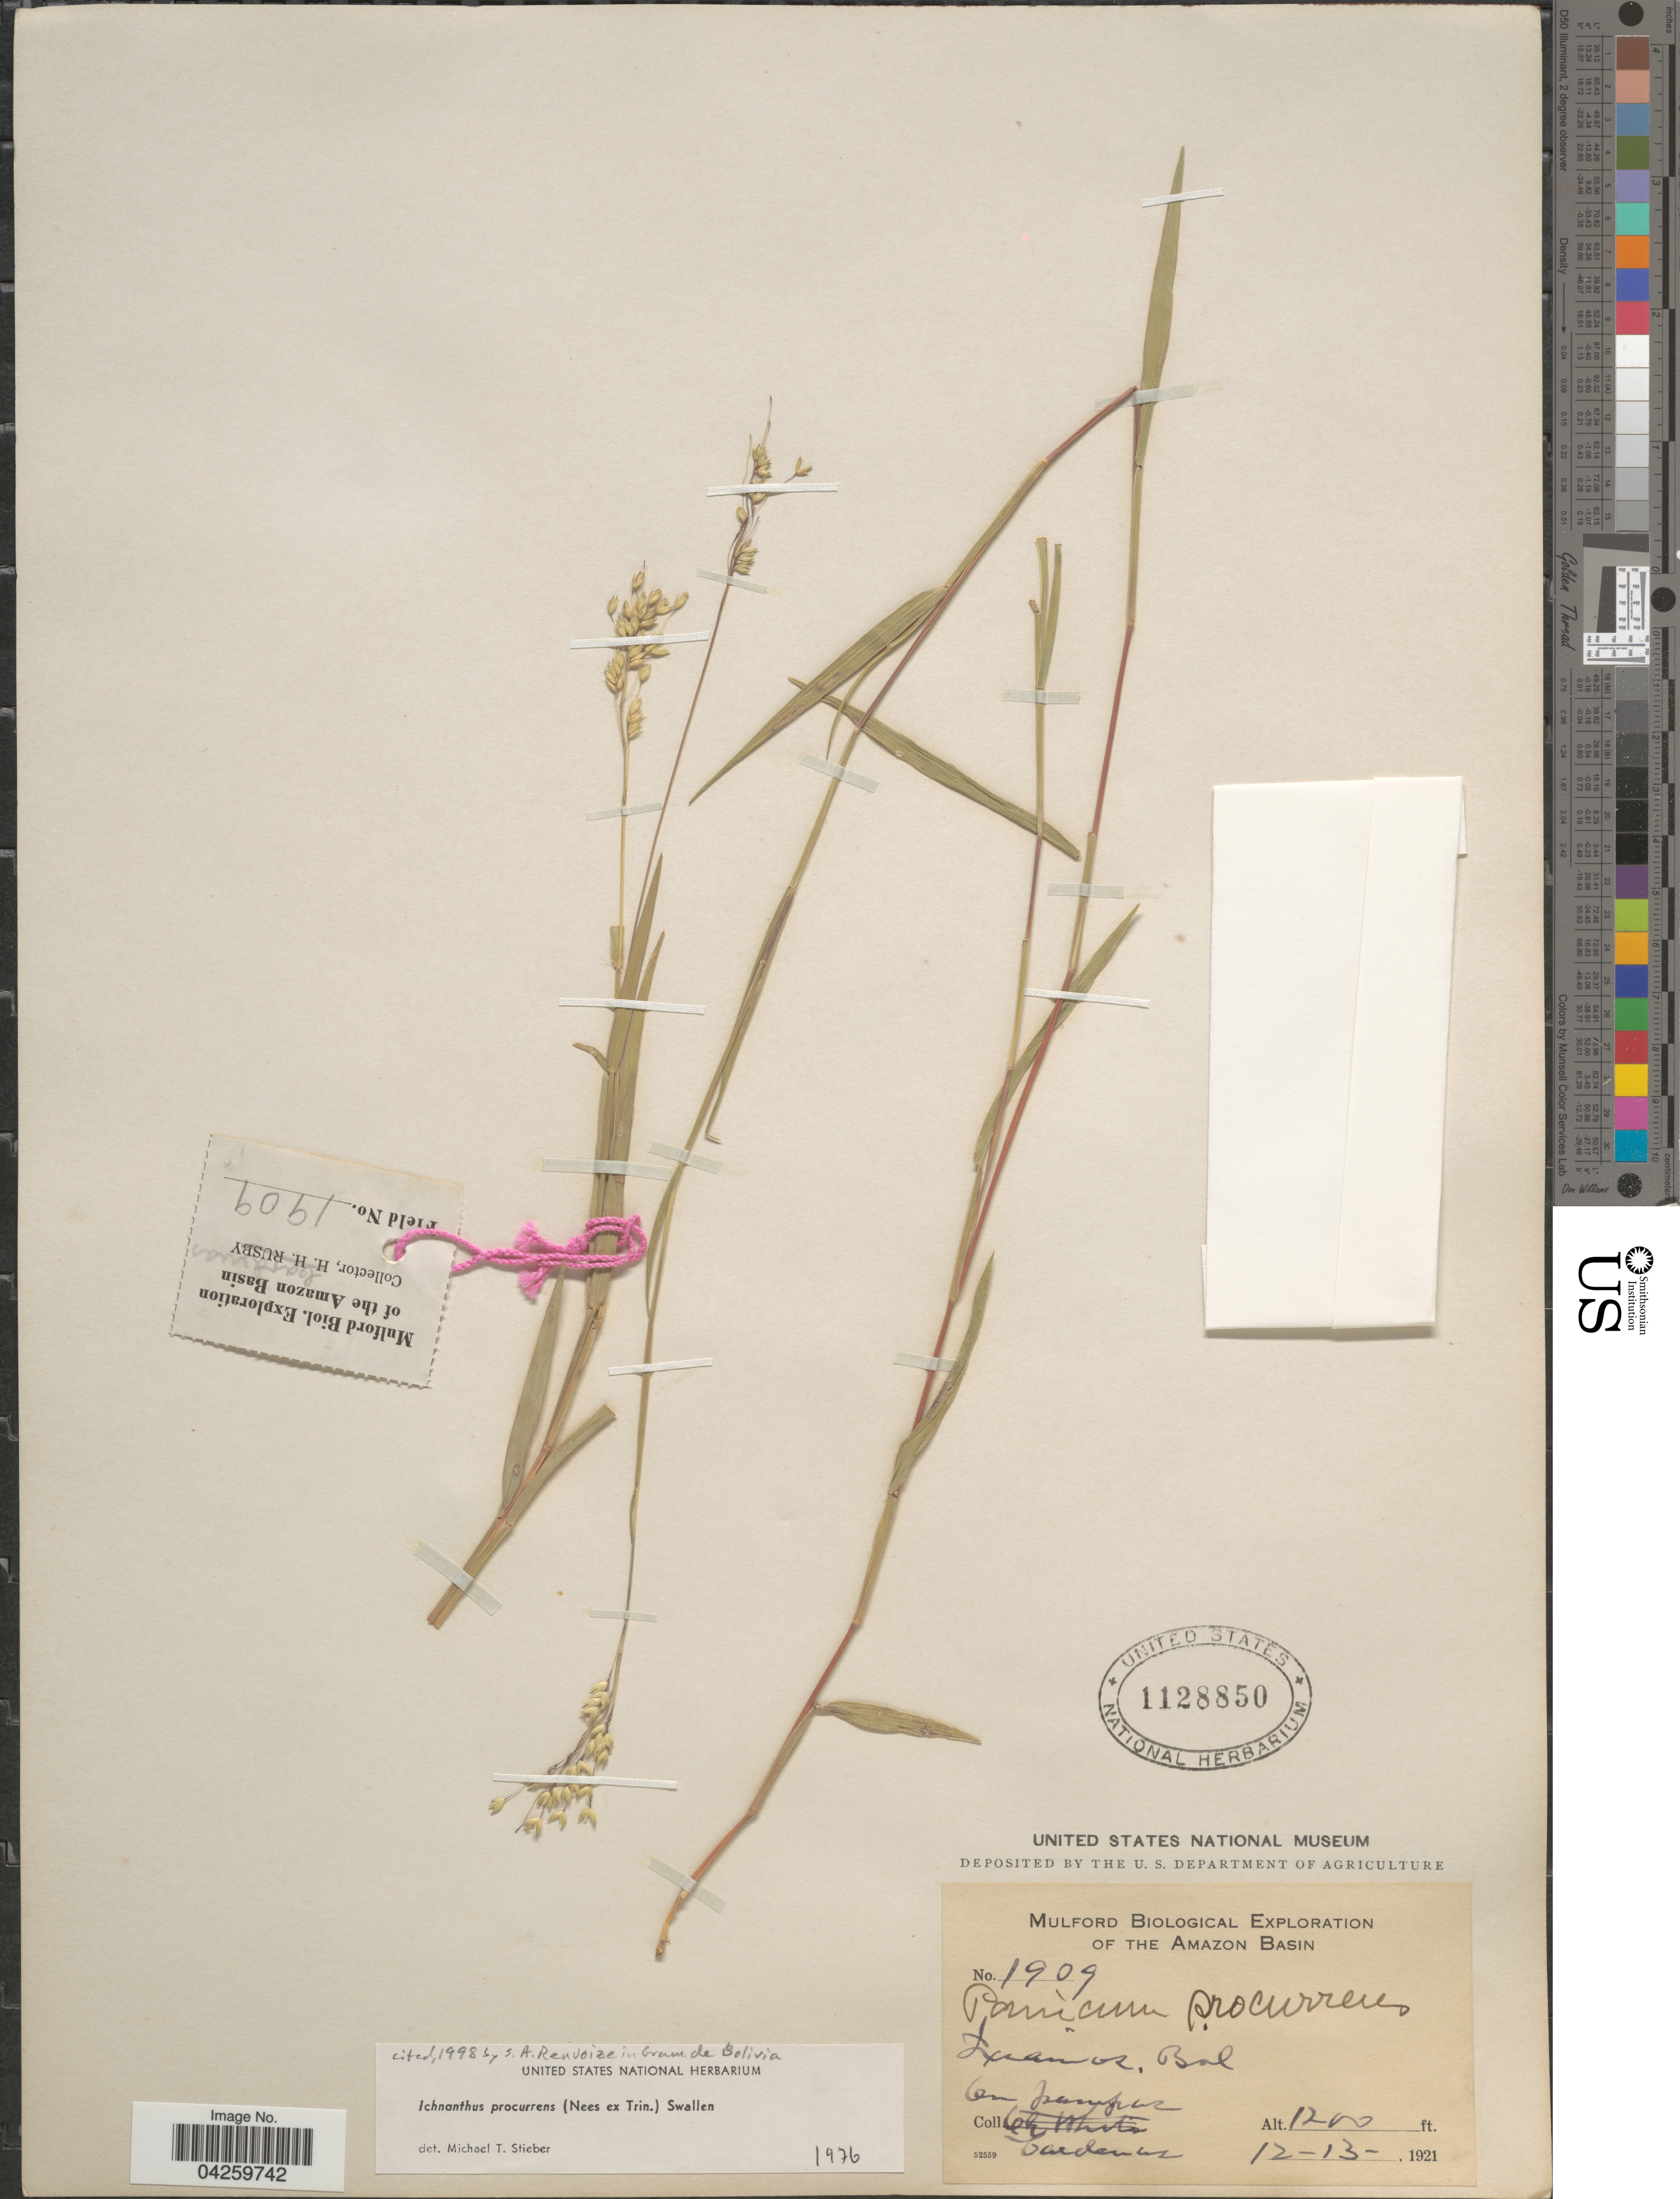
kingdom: Plantae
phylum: Tracheophyta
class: Liliopsida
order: Poales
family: Poaceae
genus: Ichnanthus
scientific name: Ichnanthus procurrens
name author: (Nees ex Trin.) Swallen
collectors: M. Cárdenas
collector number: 1909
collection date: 1921-12-13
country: Bolivia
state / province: La Paz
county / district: Iturralde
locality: Ixiamas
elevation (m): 366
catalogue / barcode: US 1128850